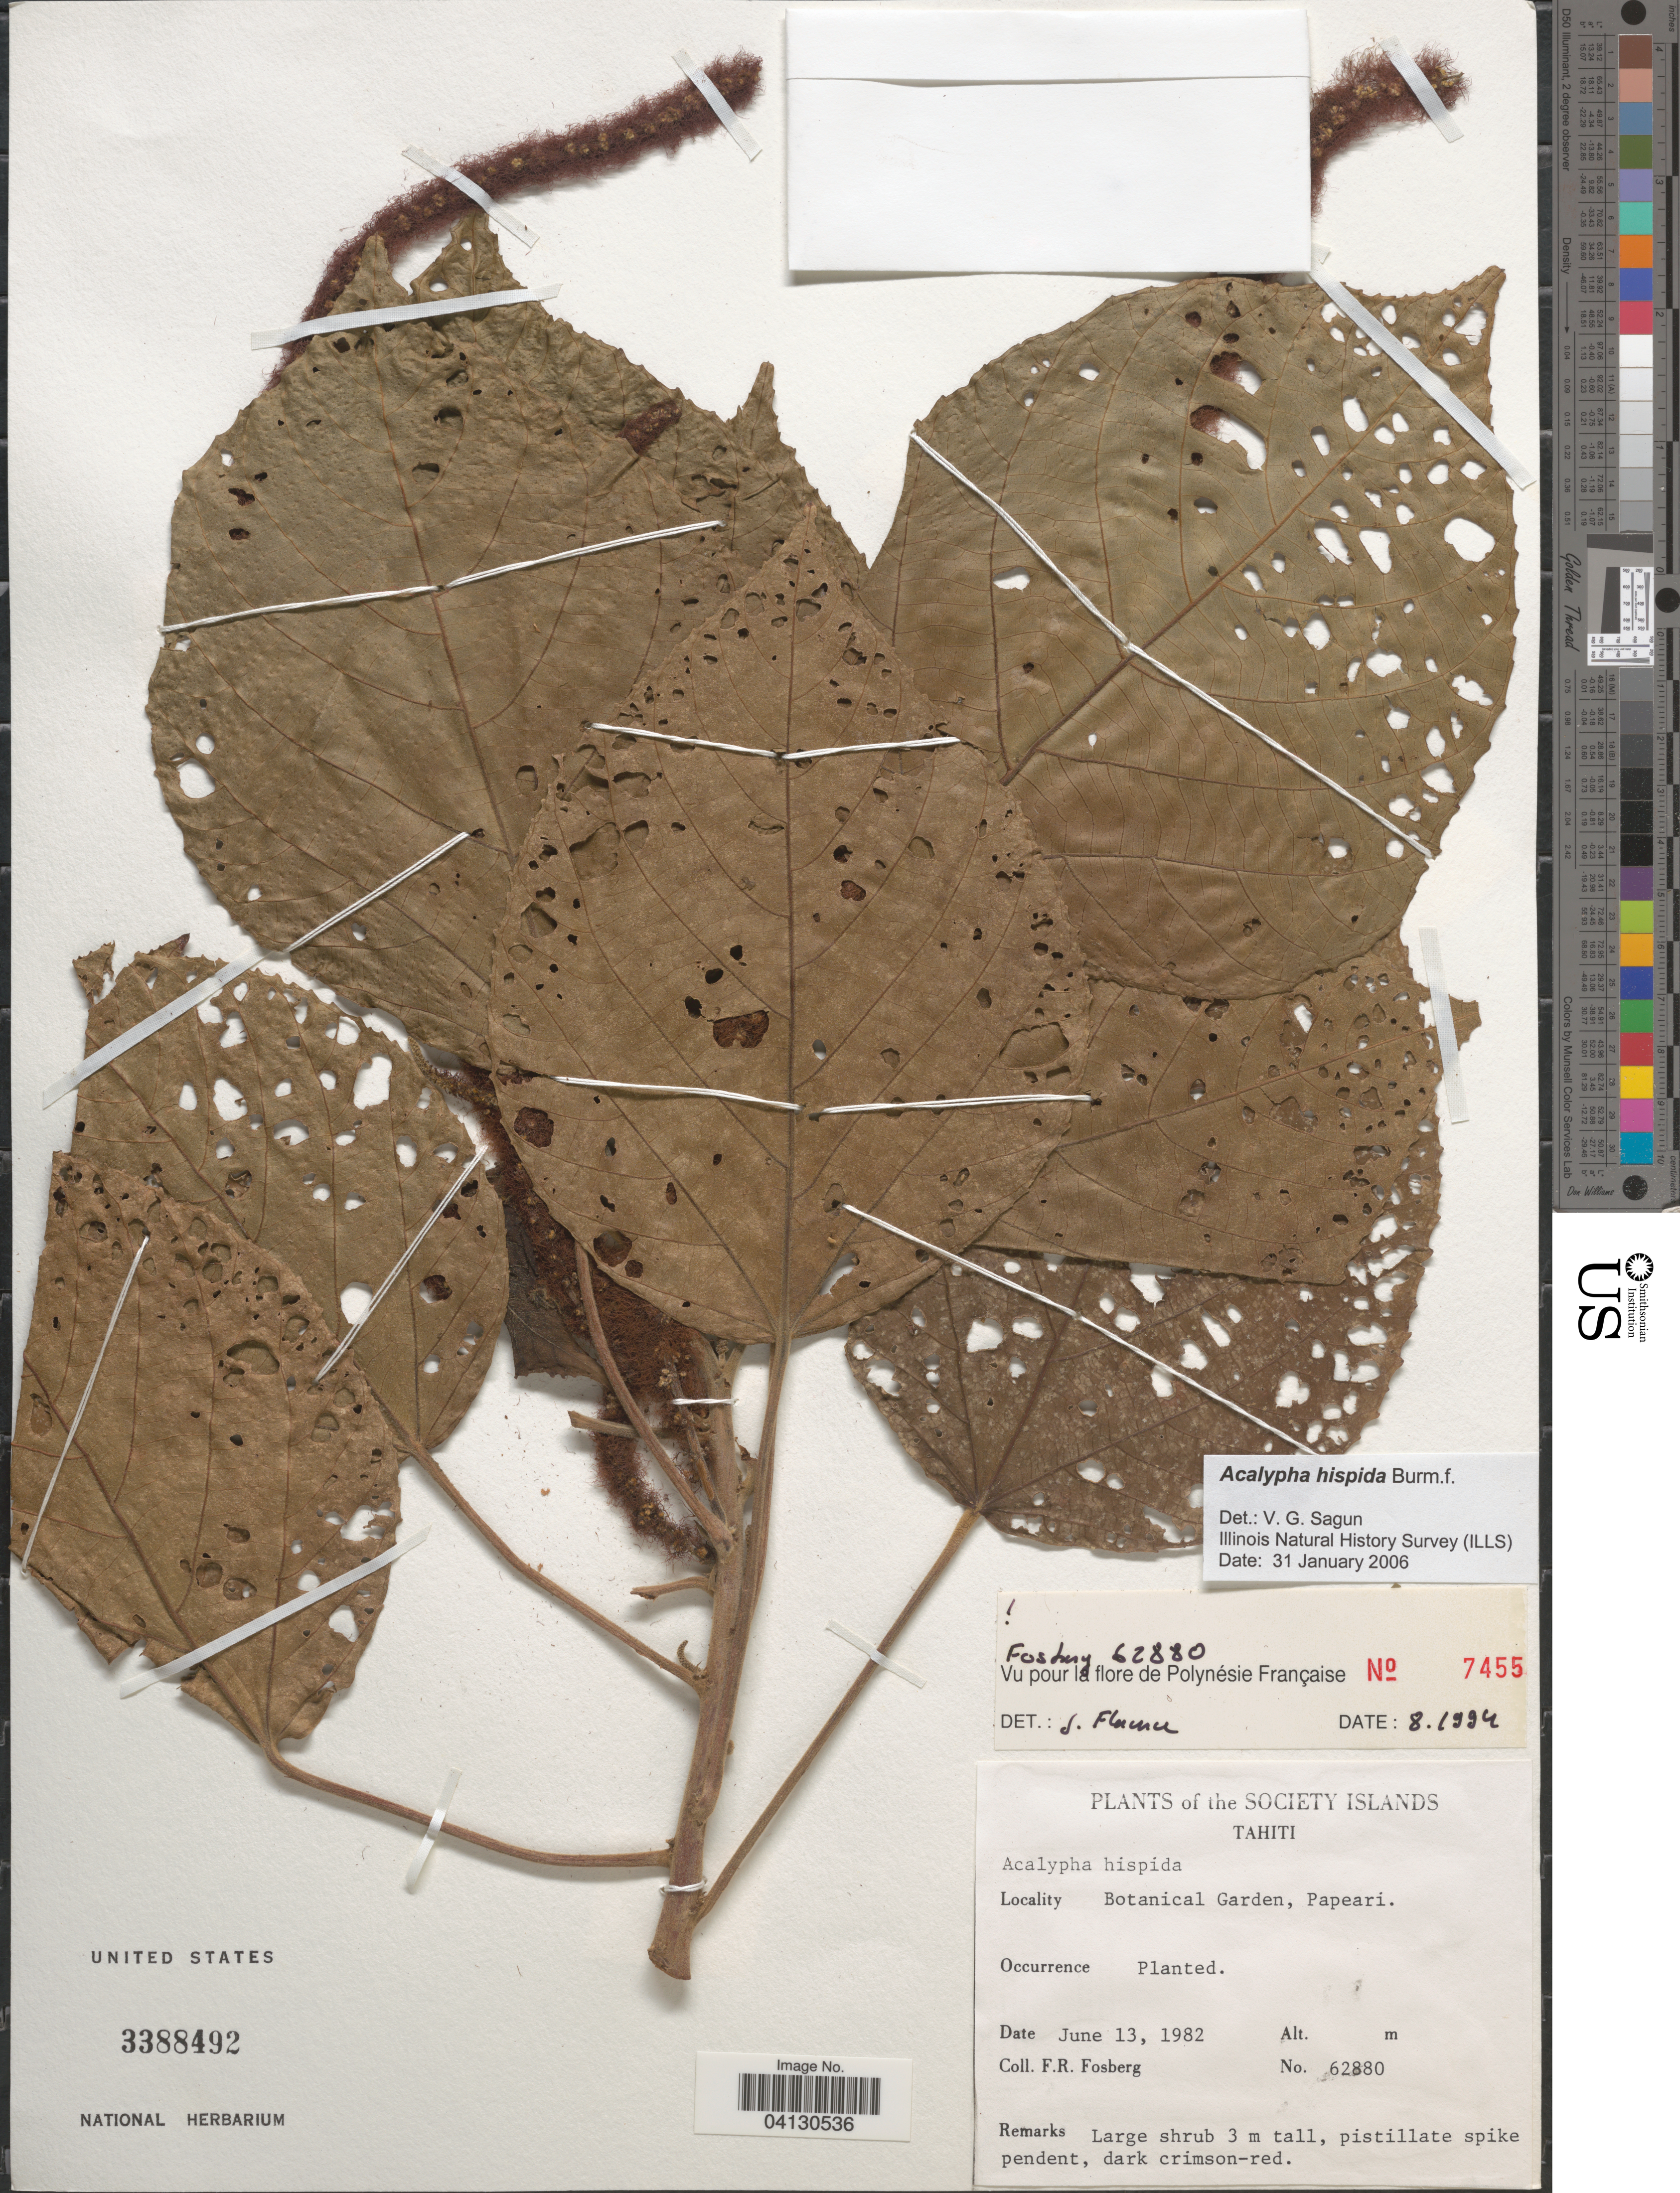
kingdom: Plantae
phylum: Tracheophyta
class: Magnoliopsida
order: Malpighiales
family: Euphorbiaceae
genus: Acalypha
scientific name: Acalypha hispida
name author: Burm. f.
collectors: F. R. Fosberg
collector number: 62880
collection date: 1982-06-13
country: French Polynesia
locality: The Society Islands. Tahiti. Botanical Garden, Papeari. Planted.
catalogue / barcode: US 3388492